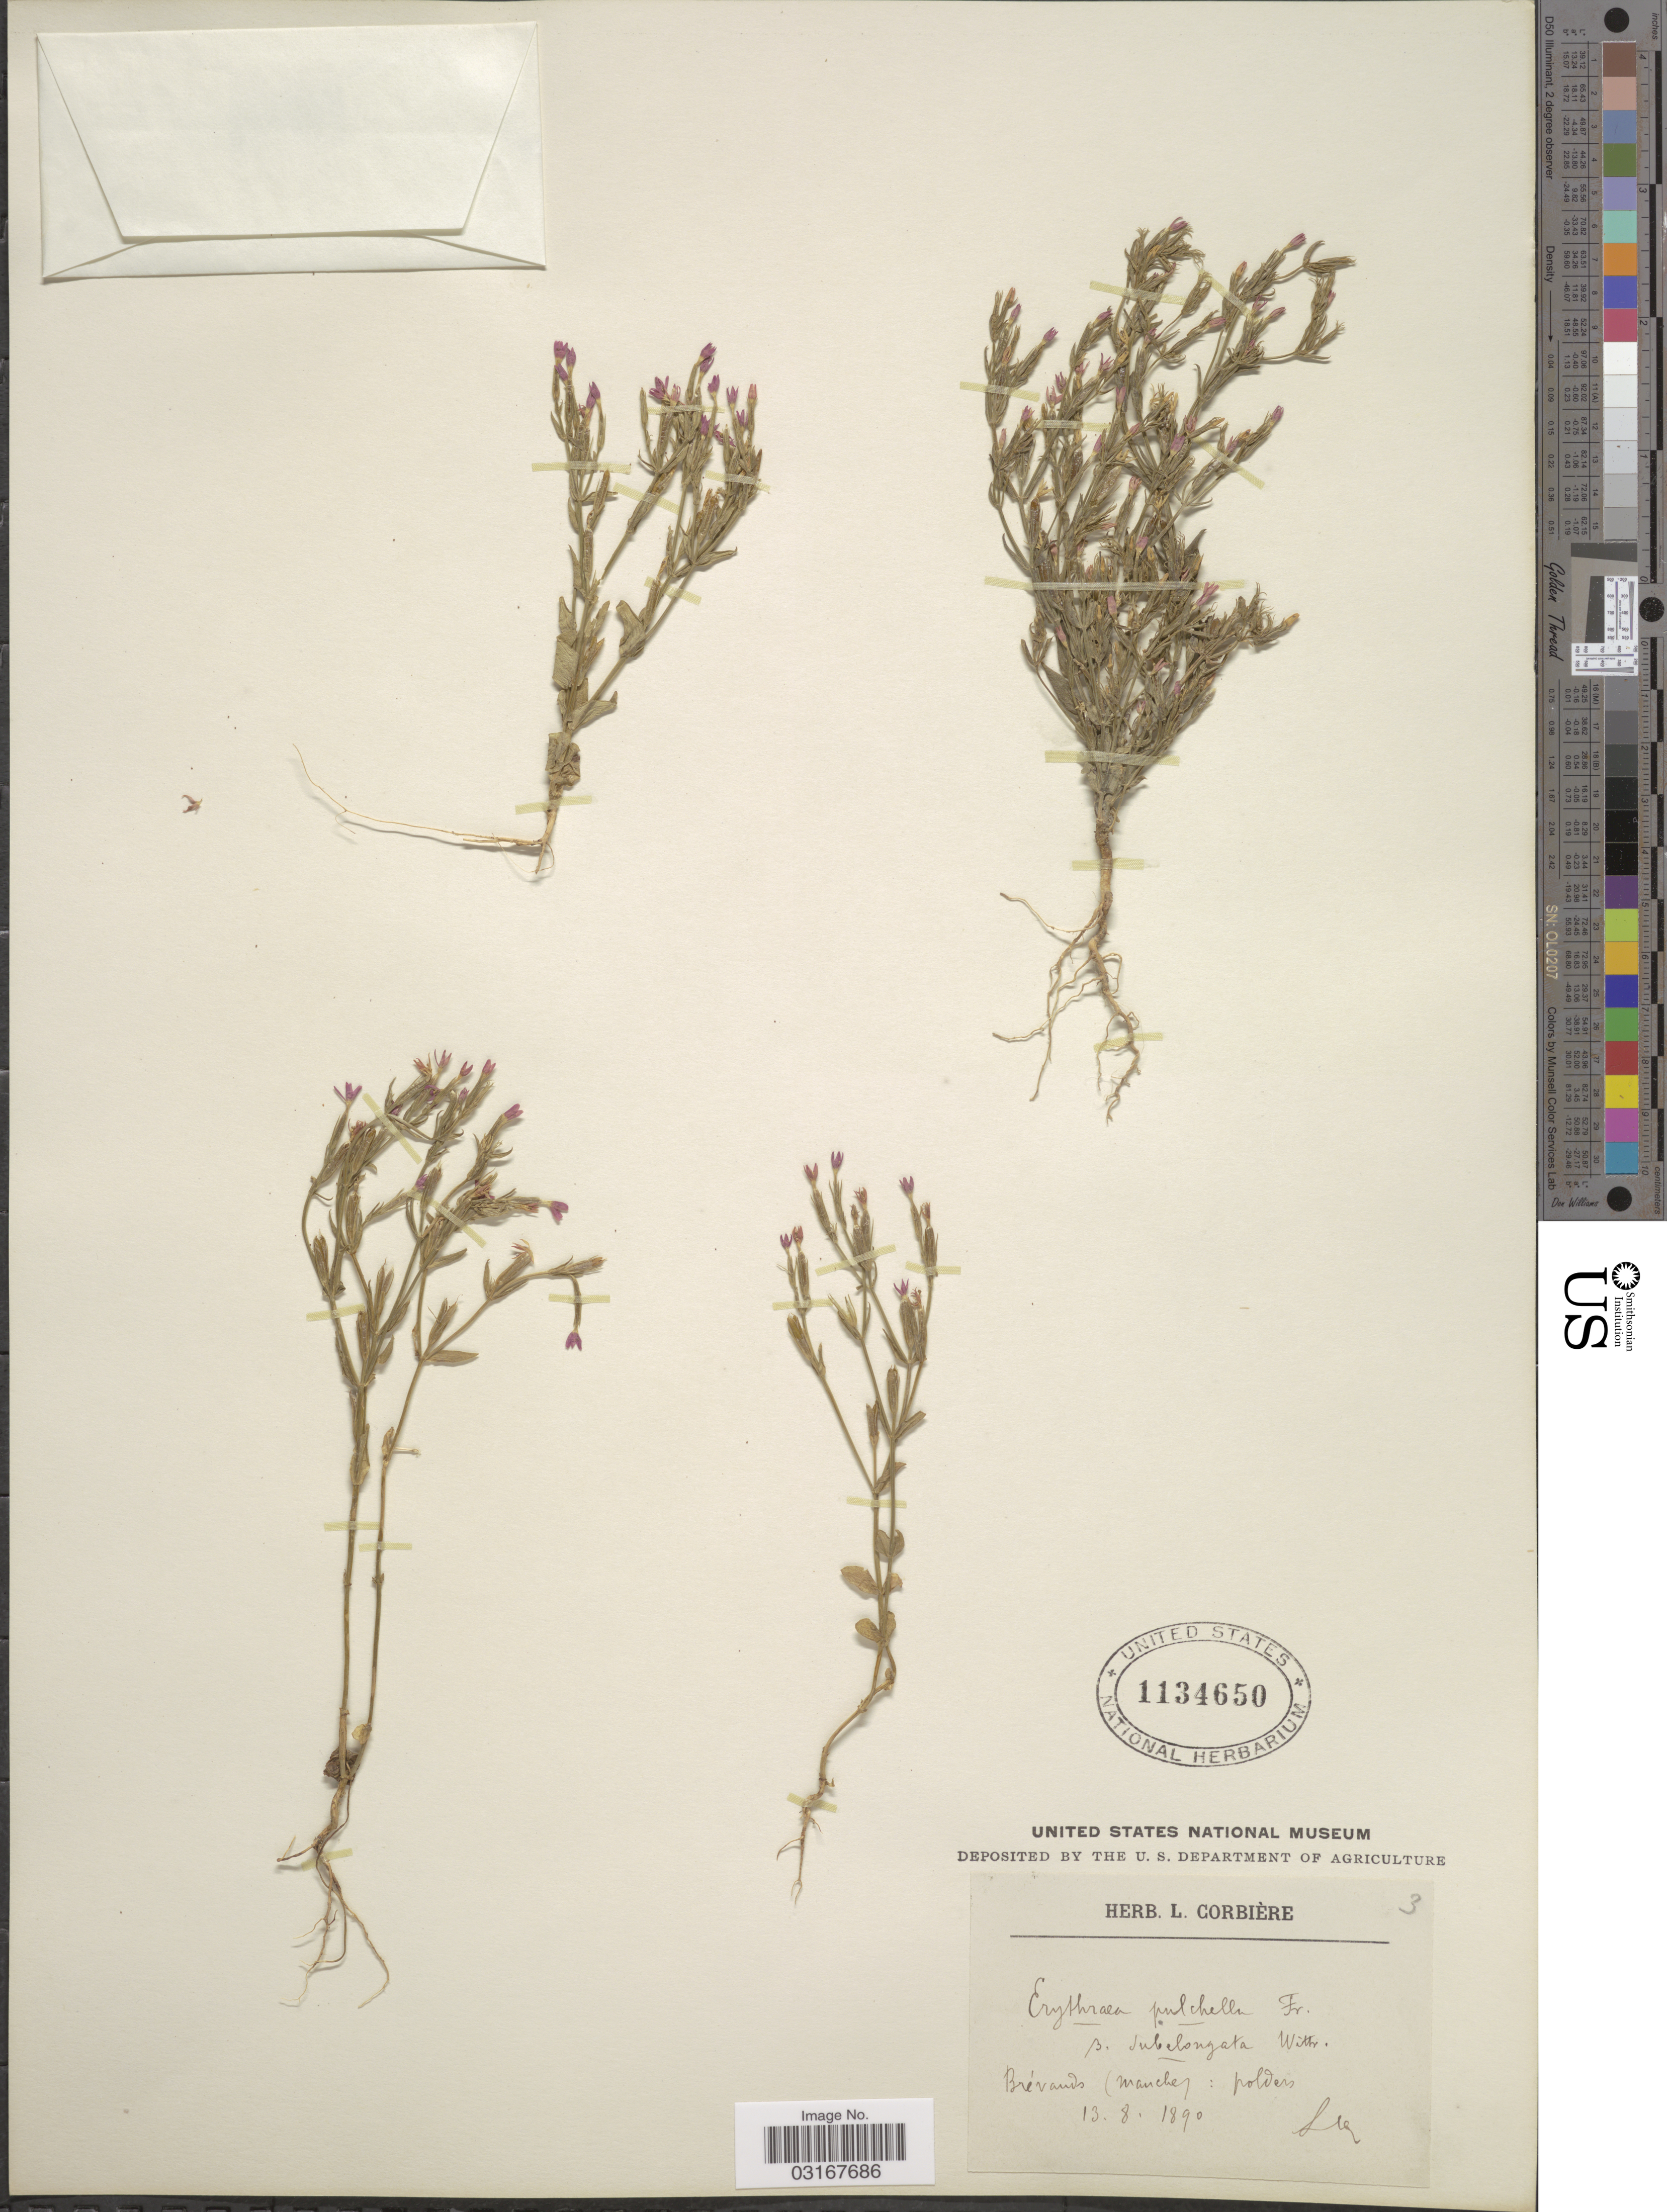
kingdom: Plantae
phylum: Tracheophyta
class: Magnoliopsida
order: Gentianales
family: Gentianaceae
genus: Centaurium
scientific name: Centaurium pulchellum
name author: (Sw.) Druce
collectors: L. Corbière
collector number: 3?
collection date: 1890-08-13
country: France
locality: Brévauds (manches): polders [interpreted].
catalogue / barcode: US 1134650